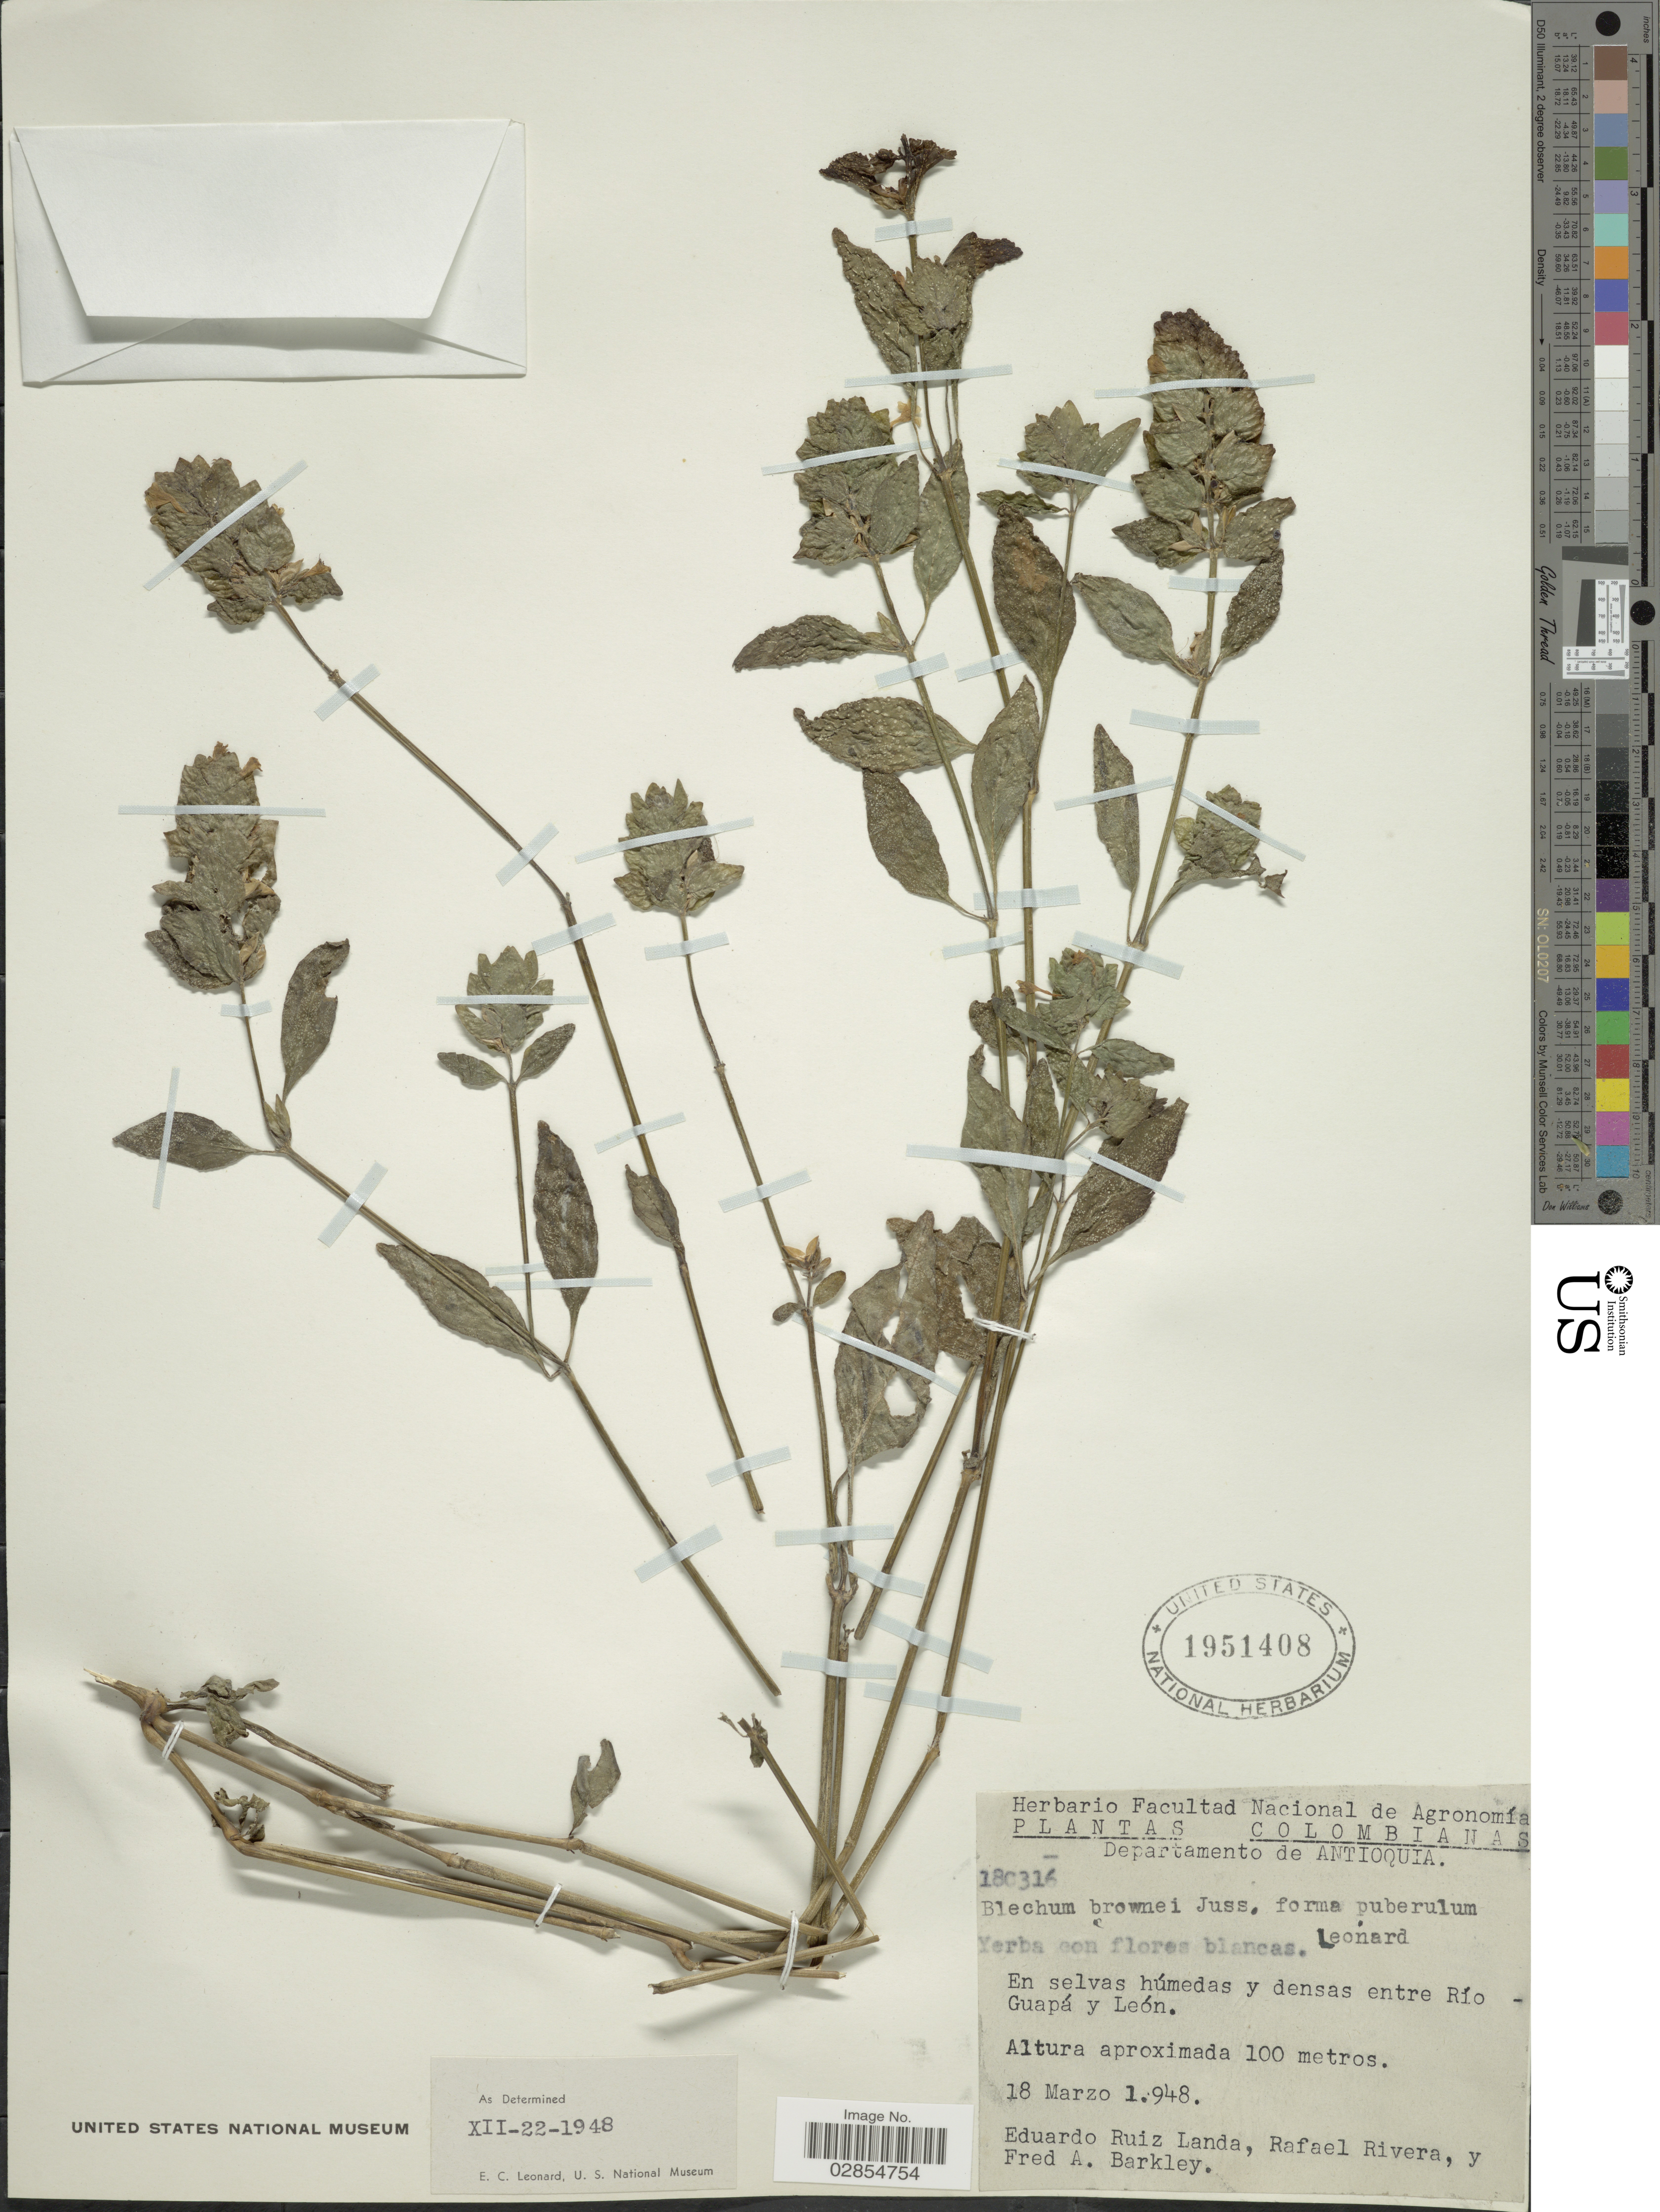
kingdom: Plantae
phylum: Tracheophyta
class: Magnoliopsida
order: Lamiales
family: Acanthaceae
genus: Blechum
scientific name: Blechum pyramidatum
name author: (Lam.) Urb.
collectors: E. Ruiz Landa, R. Rivera & F. A. Barkley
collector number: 18C316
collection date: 1948-03-18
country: Colombia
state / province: Antioquia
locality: Departamento de Antioquia. En selvas húmedas y densas entre Río Guapá y León.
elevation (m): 100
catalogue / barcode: US 1951408